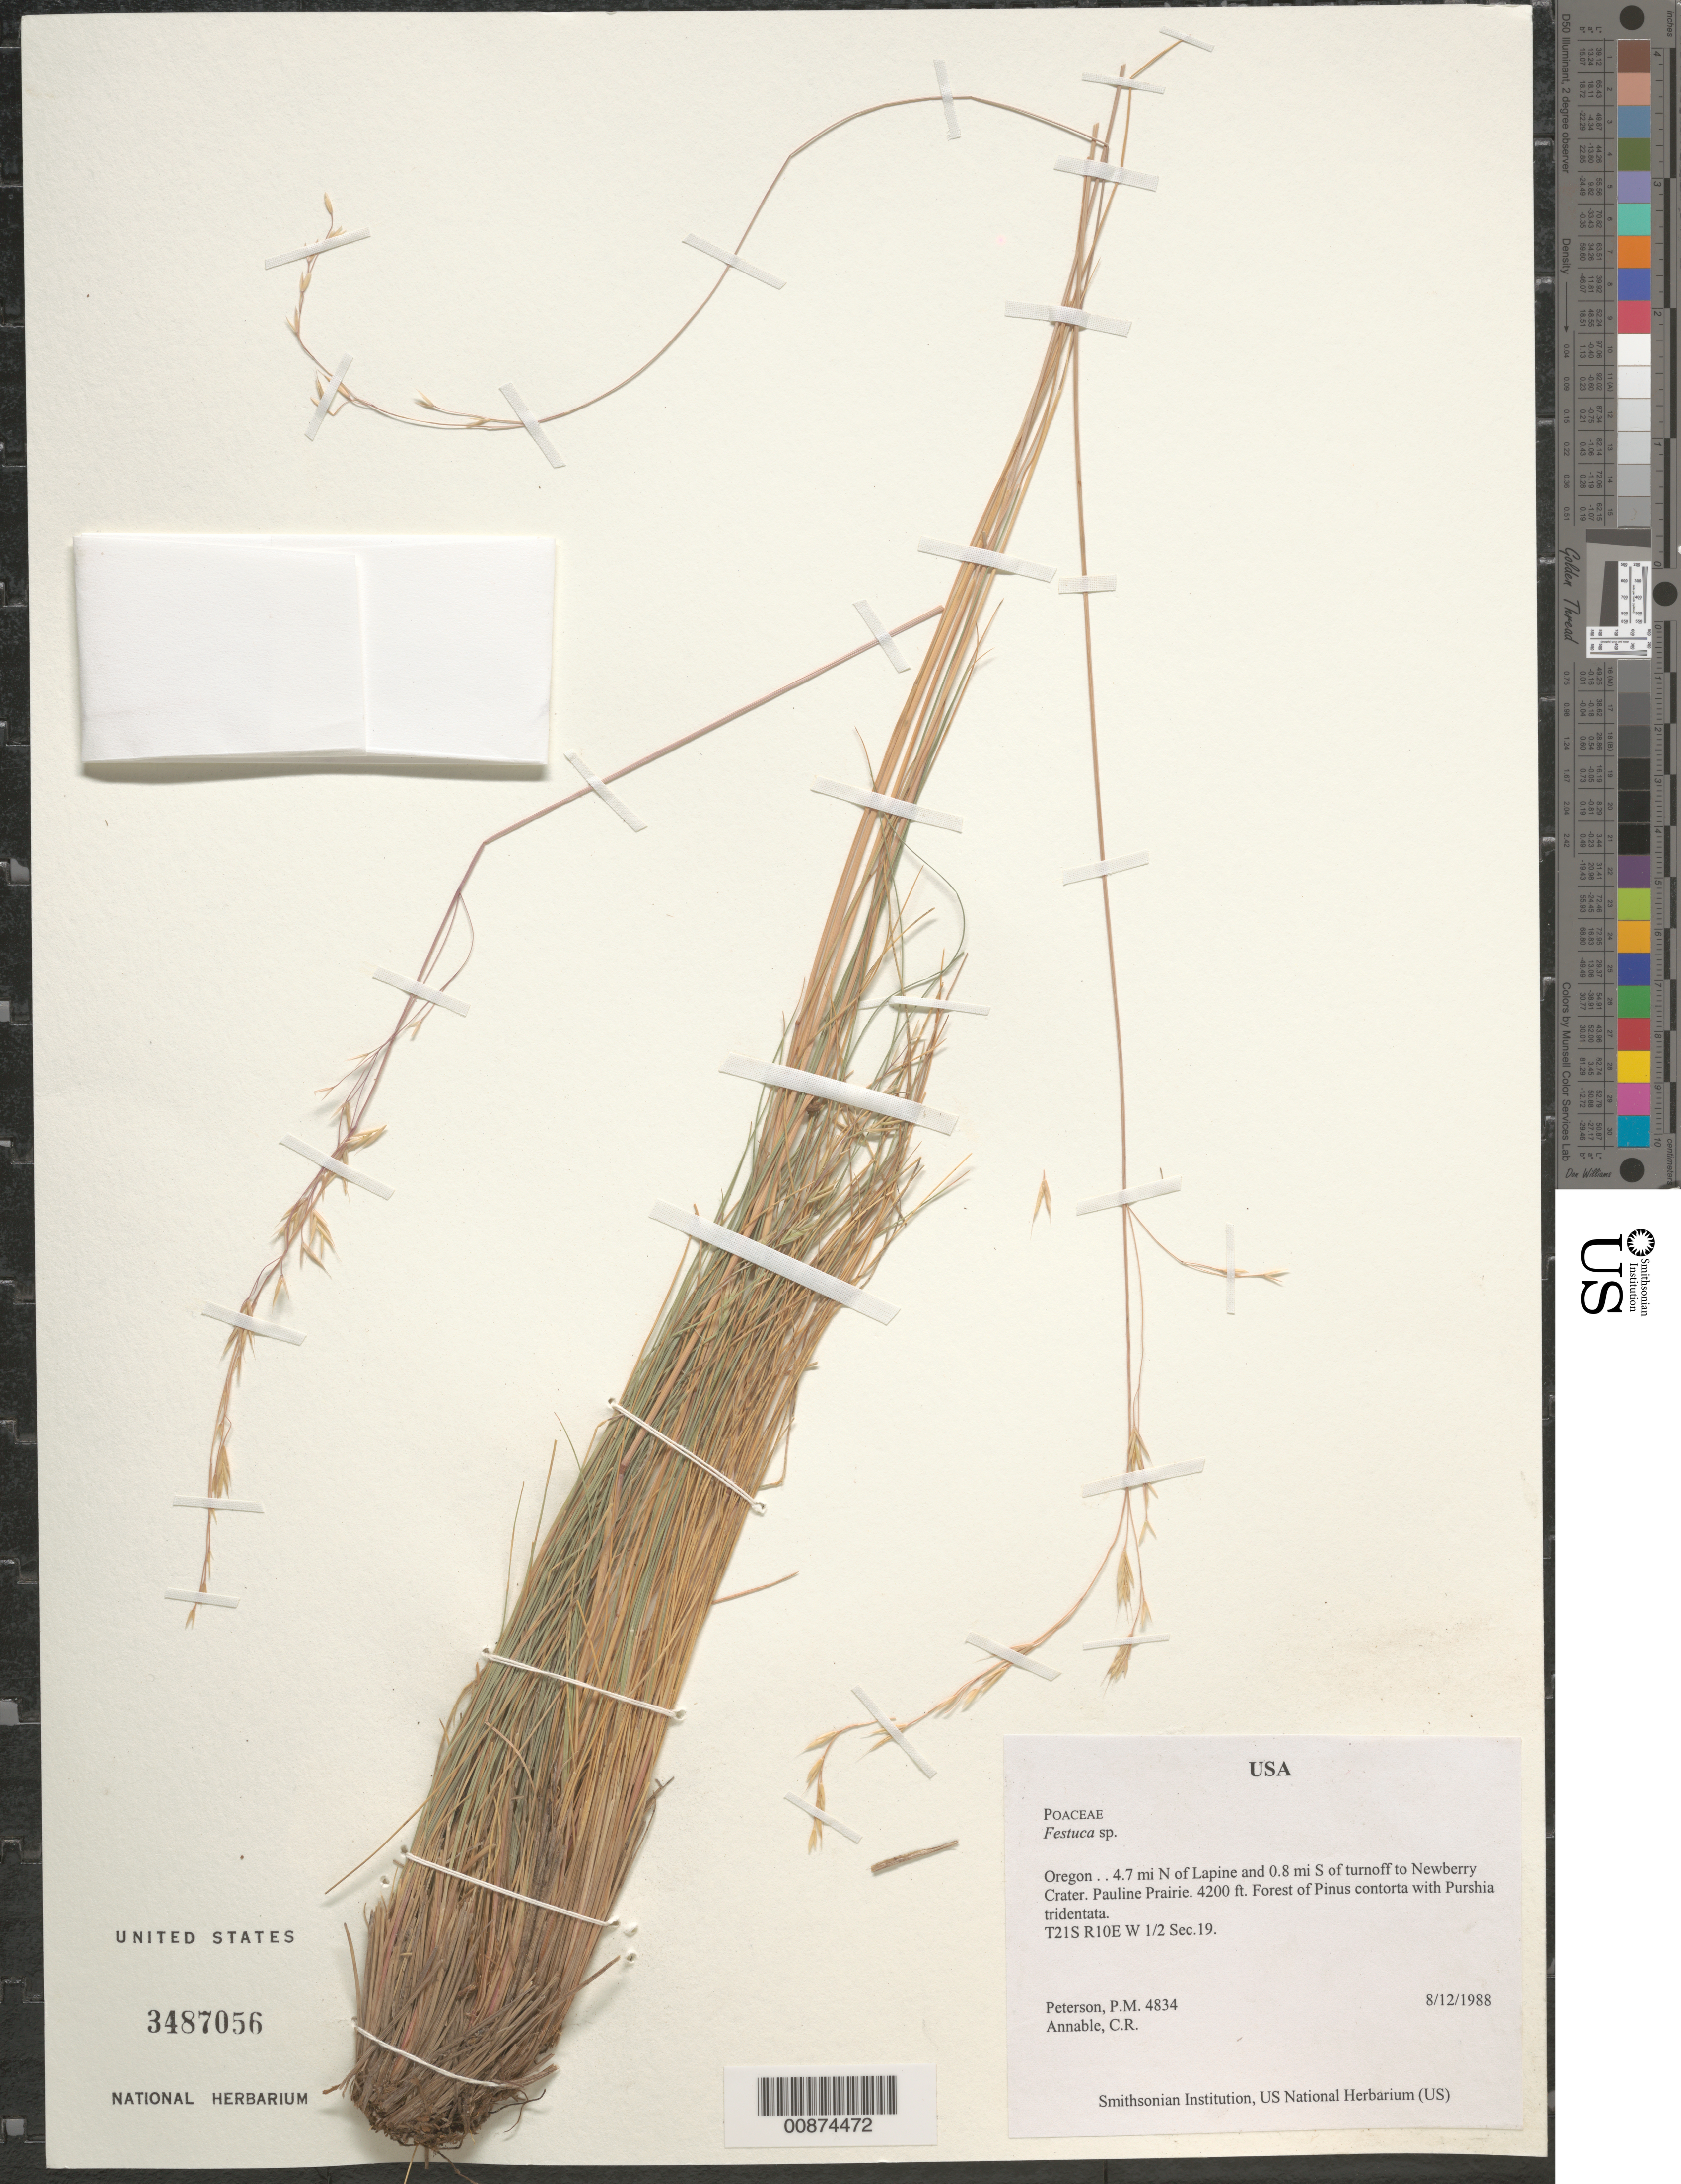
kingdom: Plantae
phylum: Tracheophyta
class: Liliopsida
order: Poales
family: Poaceae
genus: Festuca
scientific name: Festuca sp.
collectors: P. M. Peterson & C. R. Annable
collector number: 04834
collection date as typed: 12 Aug 1988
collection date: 1988-08-12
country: United States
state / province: Oregon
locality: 4.7 mi N of Lapine and 0.8 mi S of turnoff to Newberry Crater. Pauline Prairie.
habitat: Forest of Pinus contorta with Purshia tridentata.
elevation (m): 4200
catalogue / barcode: US 3487056